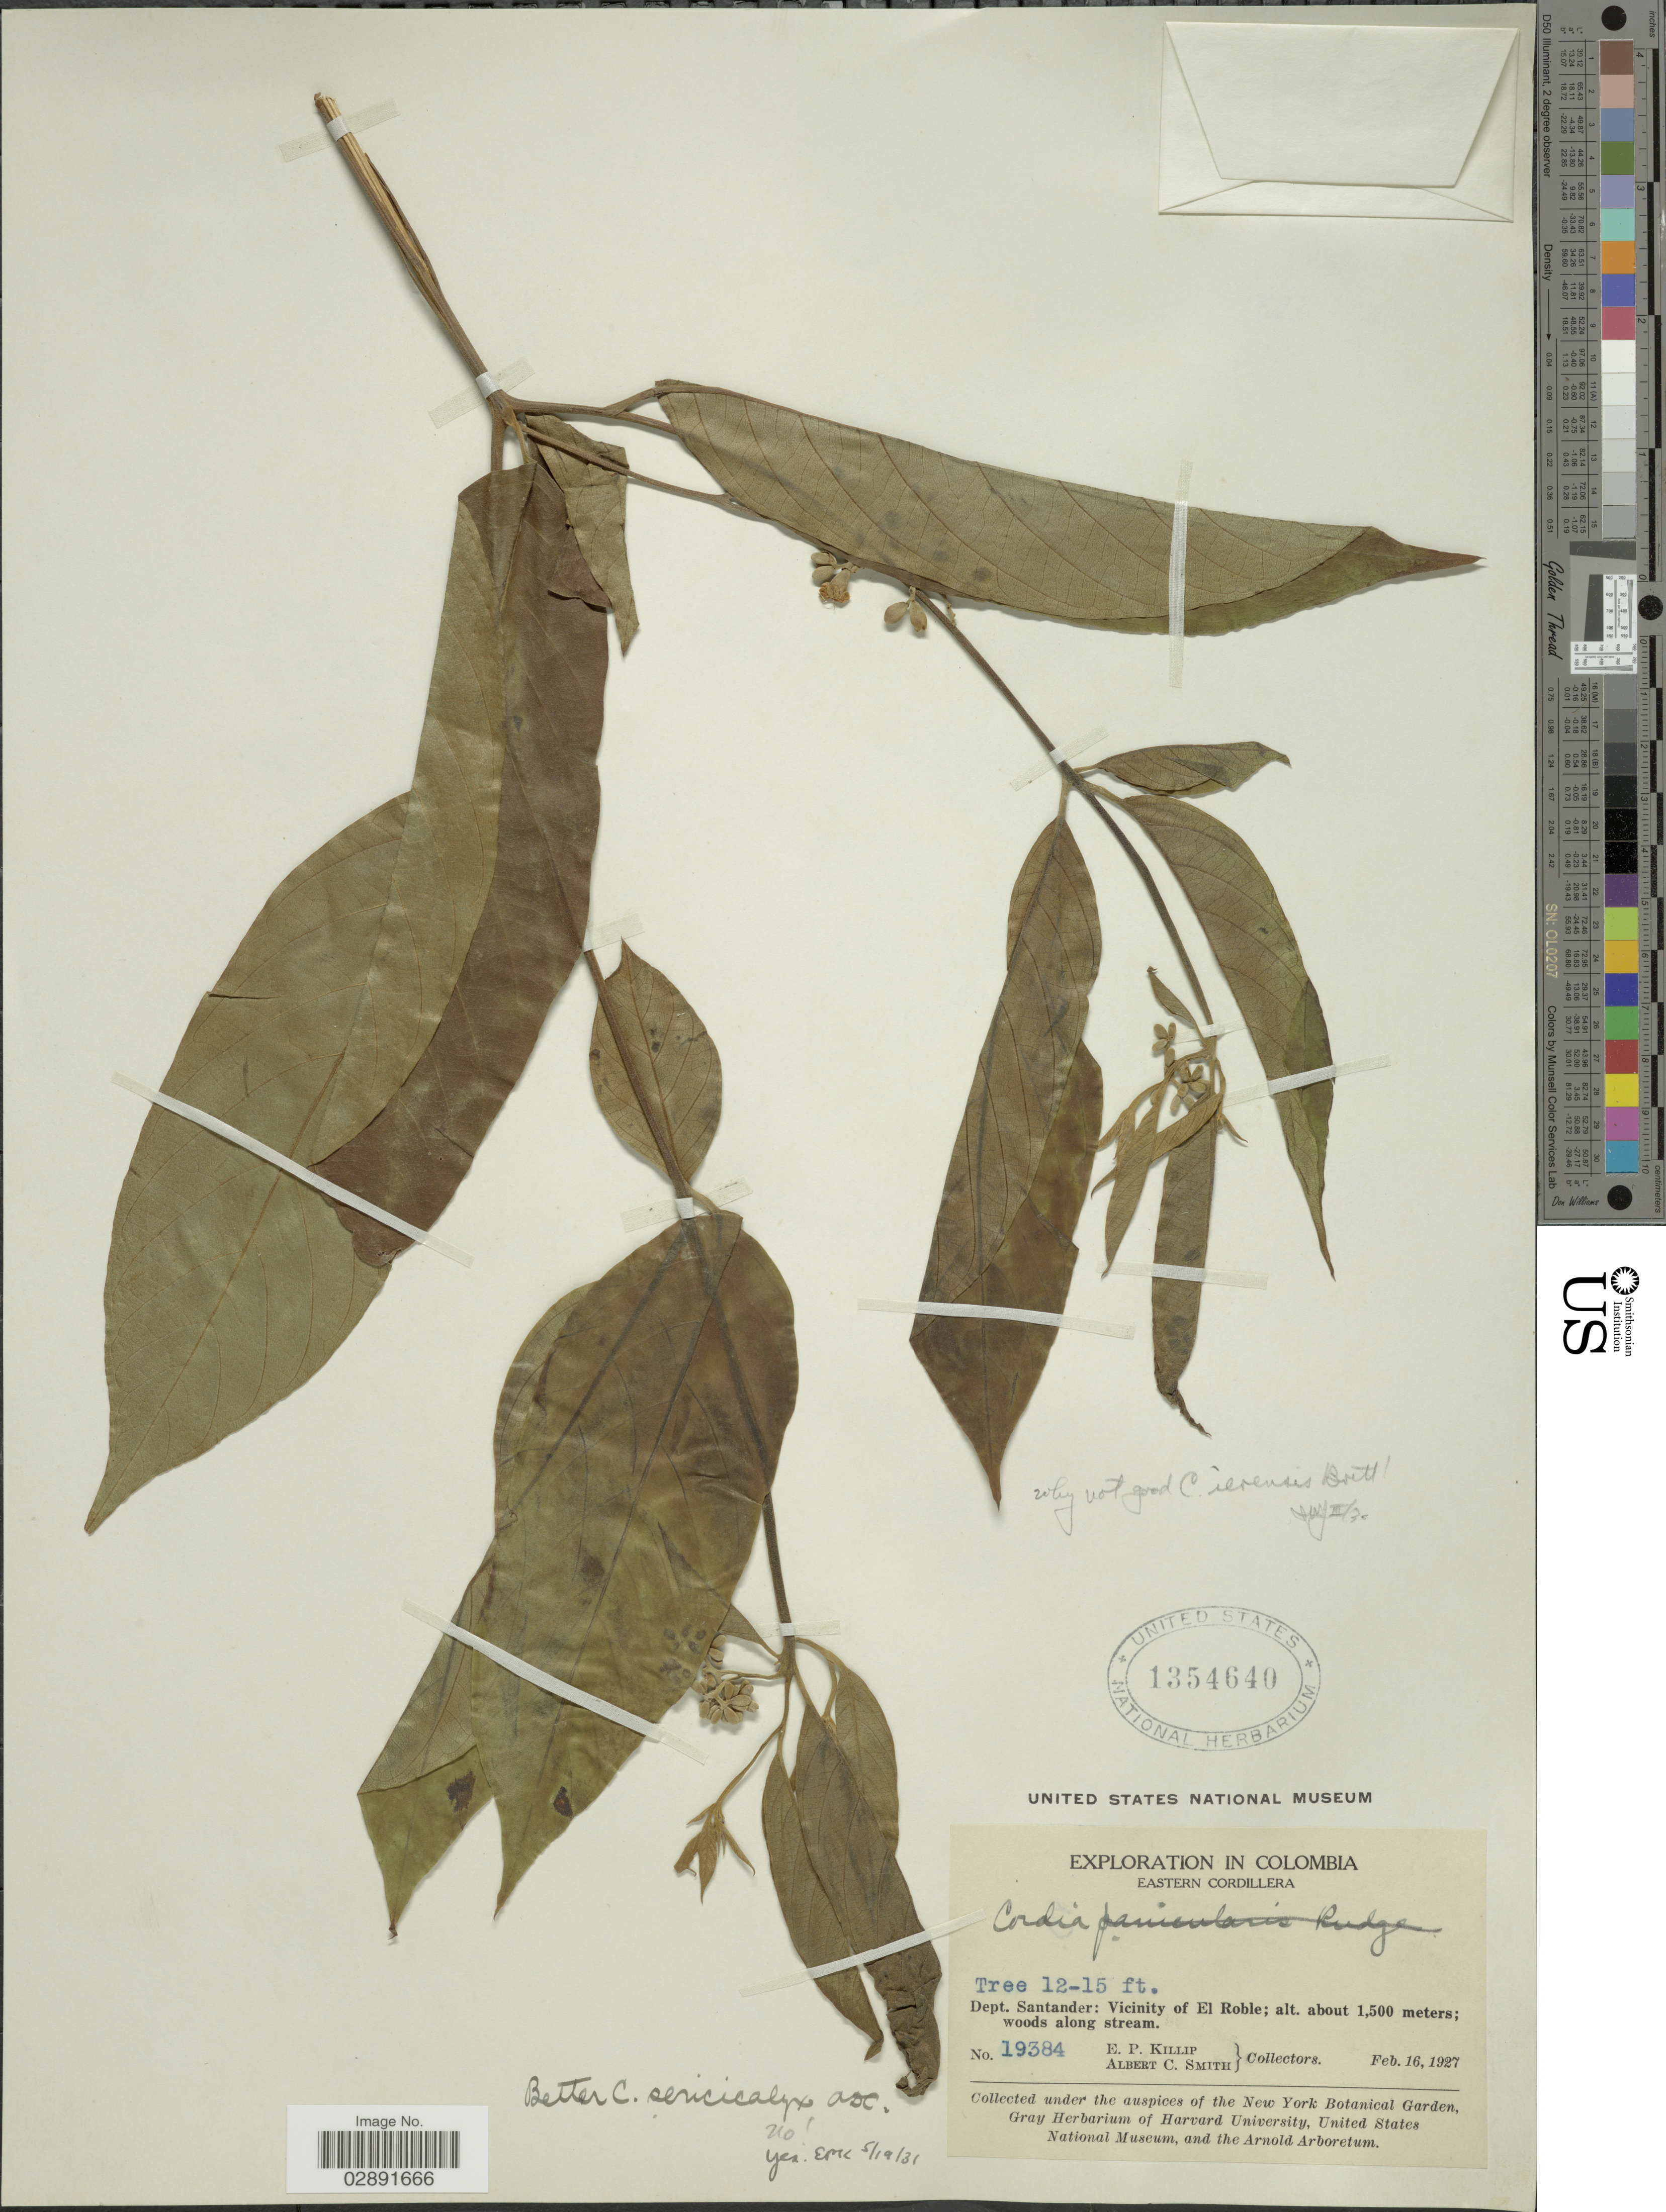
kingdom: Plantae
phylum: Tracheophyta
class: Magnoliopsida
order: Boraginales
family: Cordiaceae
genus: Cordia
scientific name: Cordia sericicalyx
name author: A. DC. in DC.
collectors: E. P. Killip & A. C. Smith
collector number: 19384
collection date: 1927-02-16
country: Colombia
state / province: Santander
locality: Eastern Cordillera. Dept. Santander: Vicinity of El Roble.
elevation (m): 1500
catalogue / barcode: US 1354640